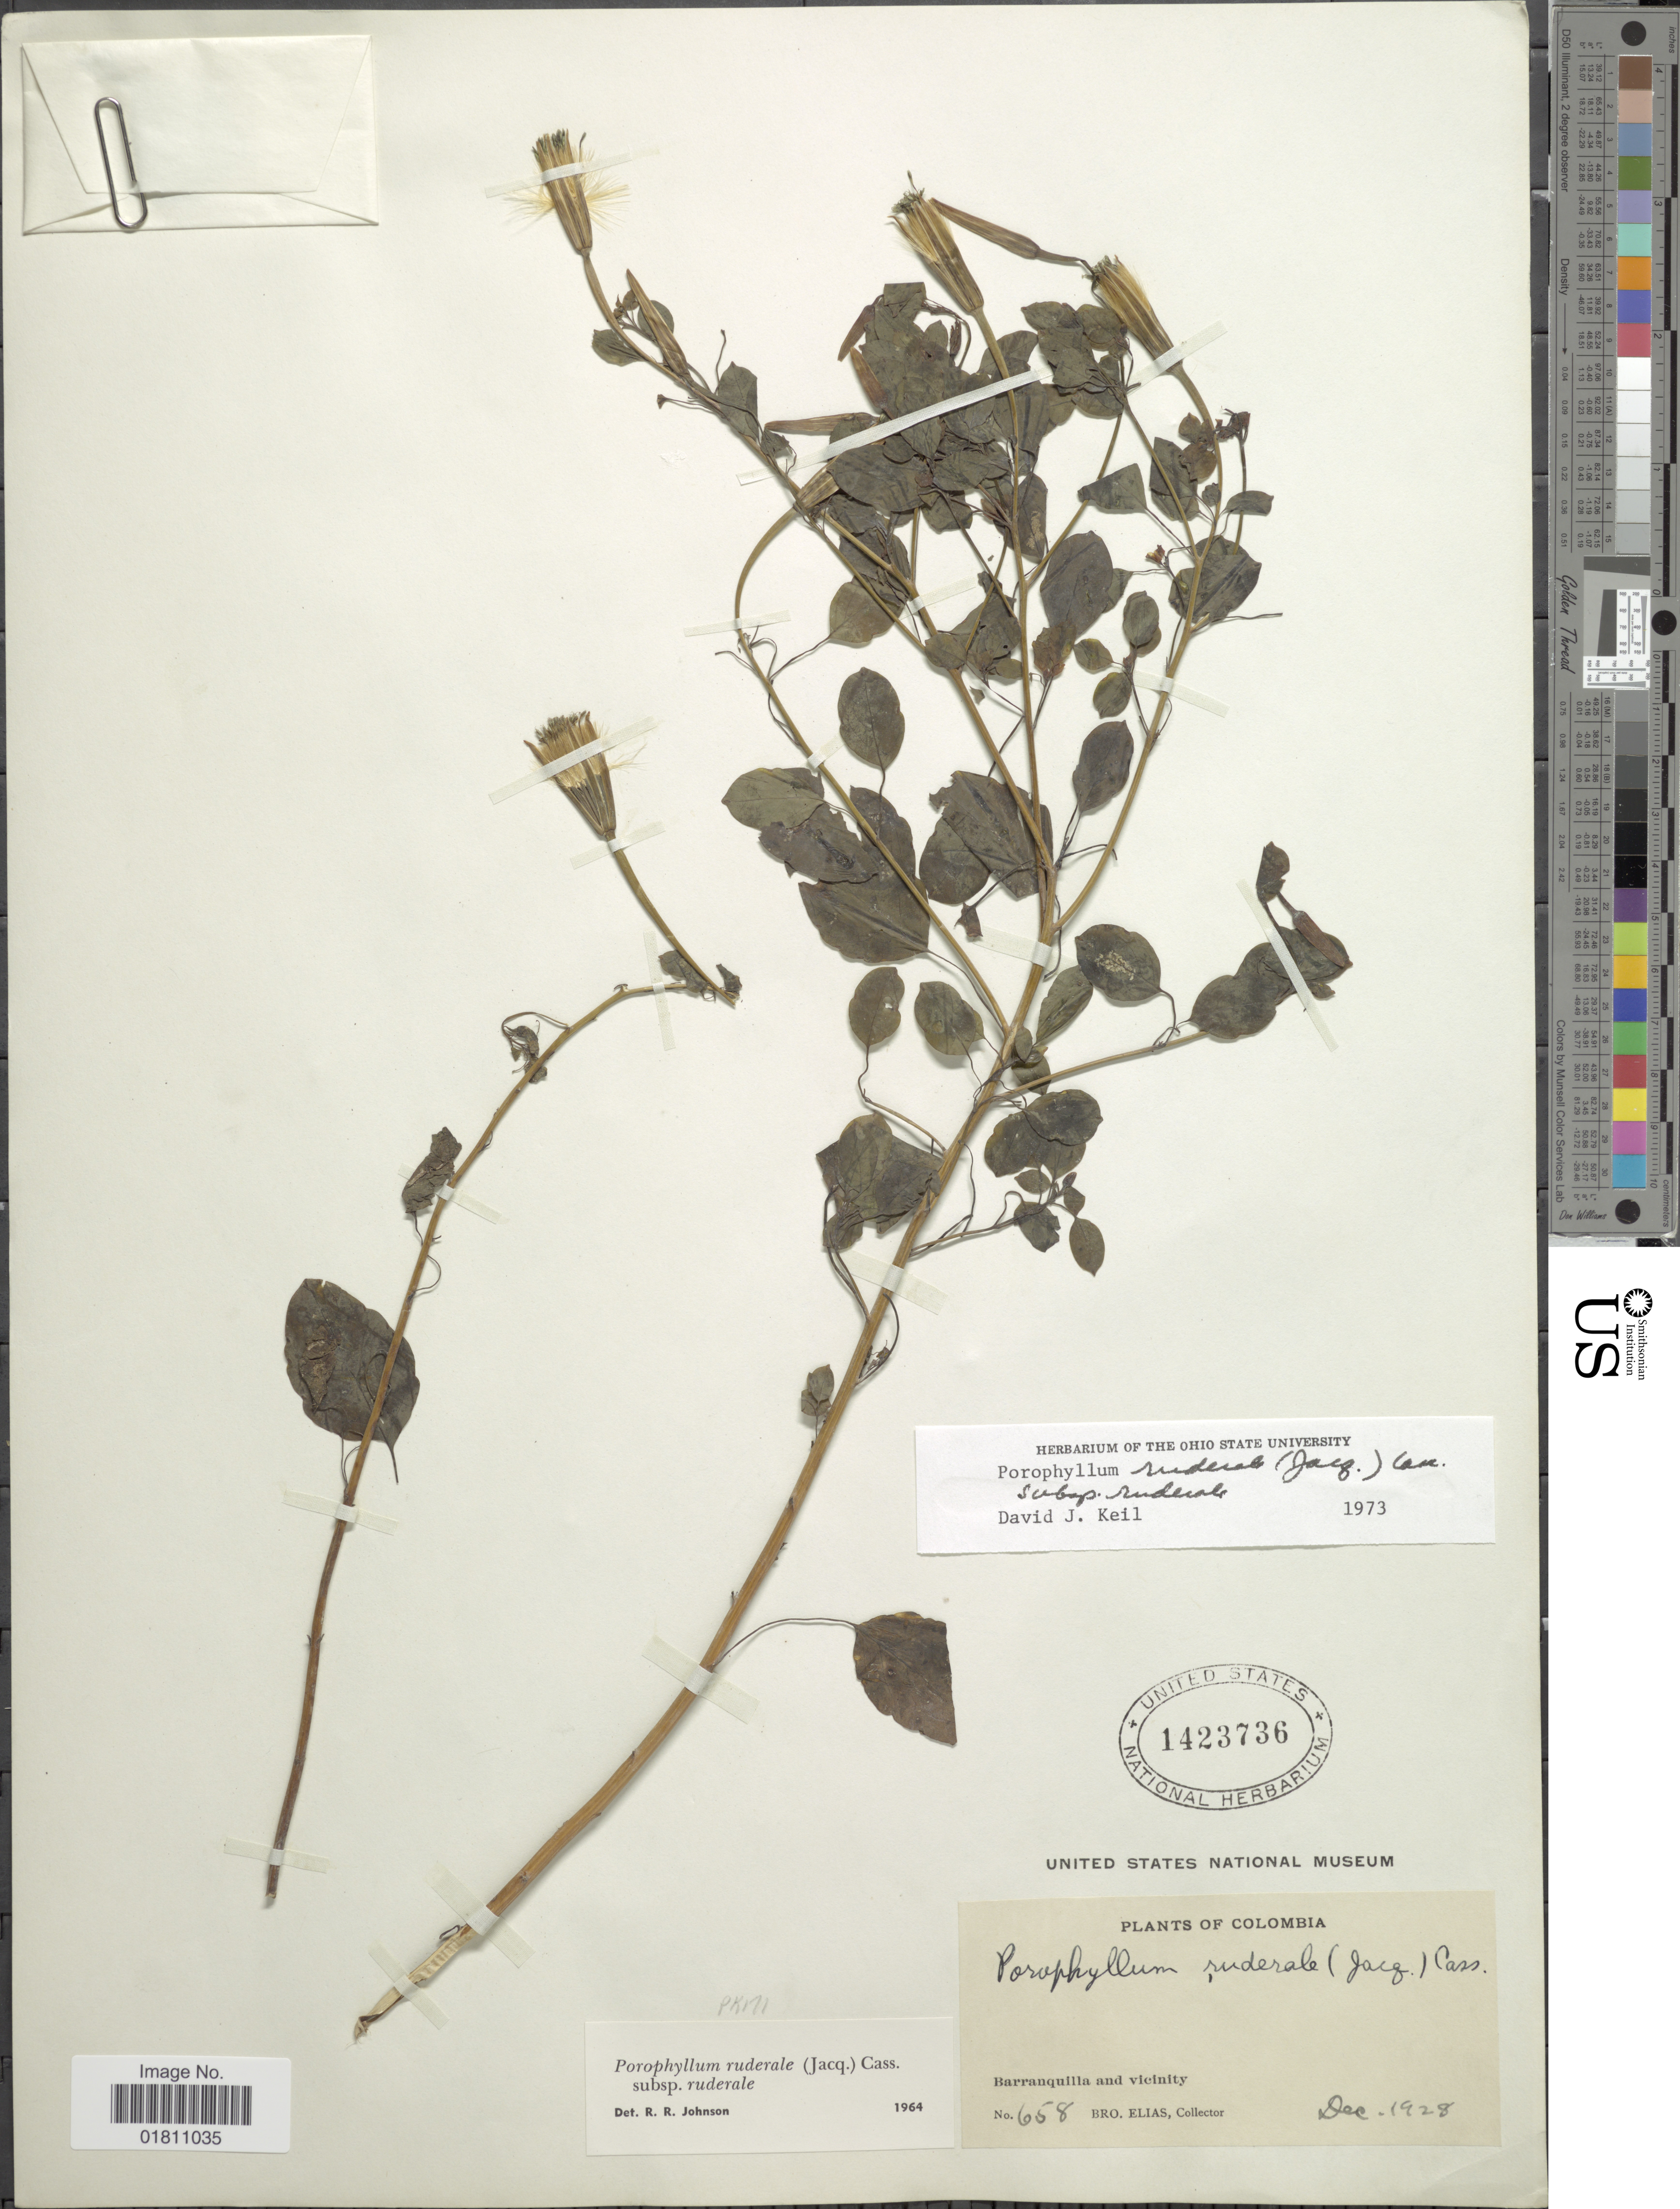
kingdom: Plantae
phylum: Tracheophyta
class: Magnoliopsida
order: Asterales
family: Asteraceae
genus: Porophyllum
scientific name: Porophyllum ruderale subsp. ruderale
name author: (Jacq.) Cass.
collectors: Bro. Elias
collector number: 658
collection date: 1928-12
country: Colombia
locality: Barranquila and vicinity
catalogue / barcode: US 1423736